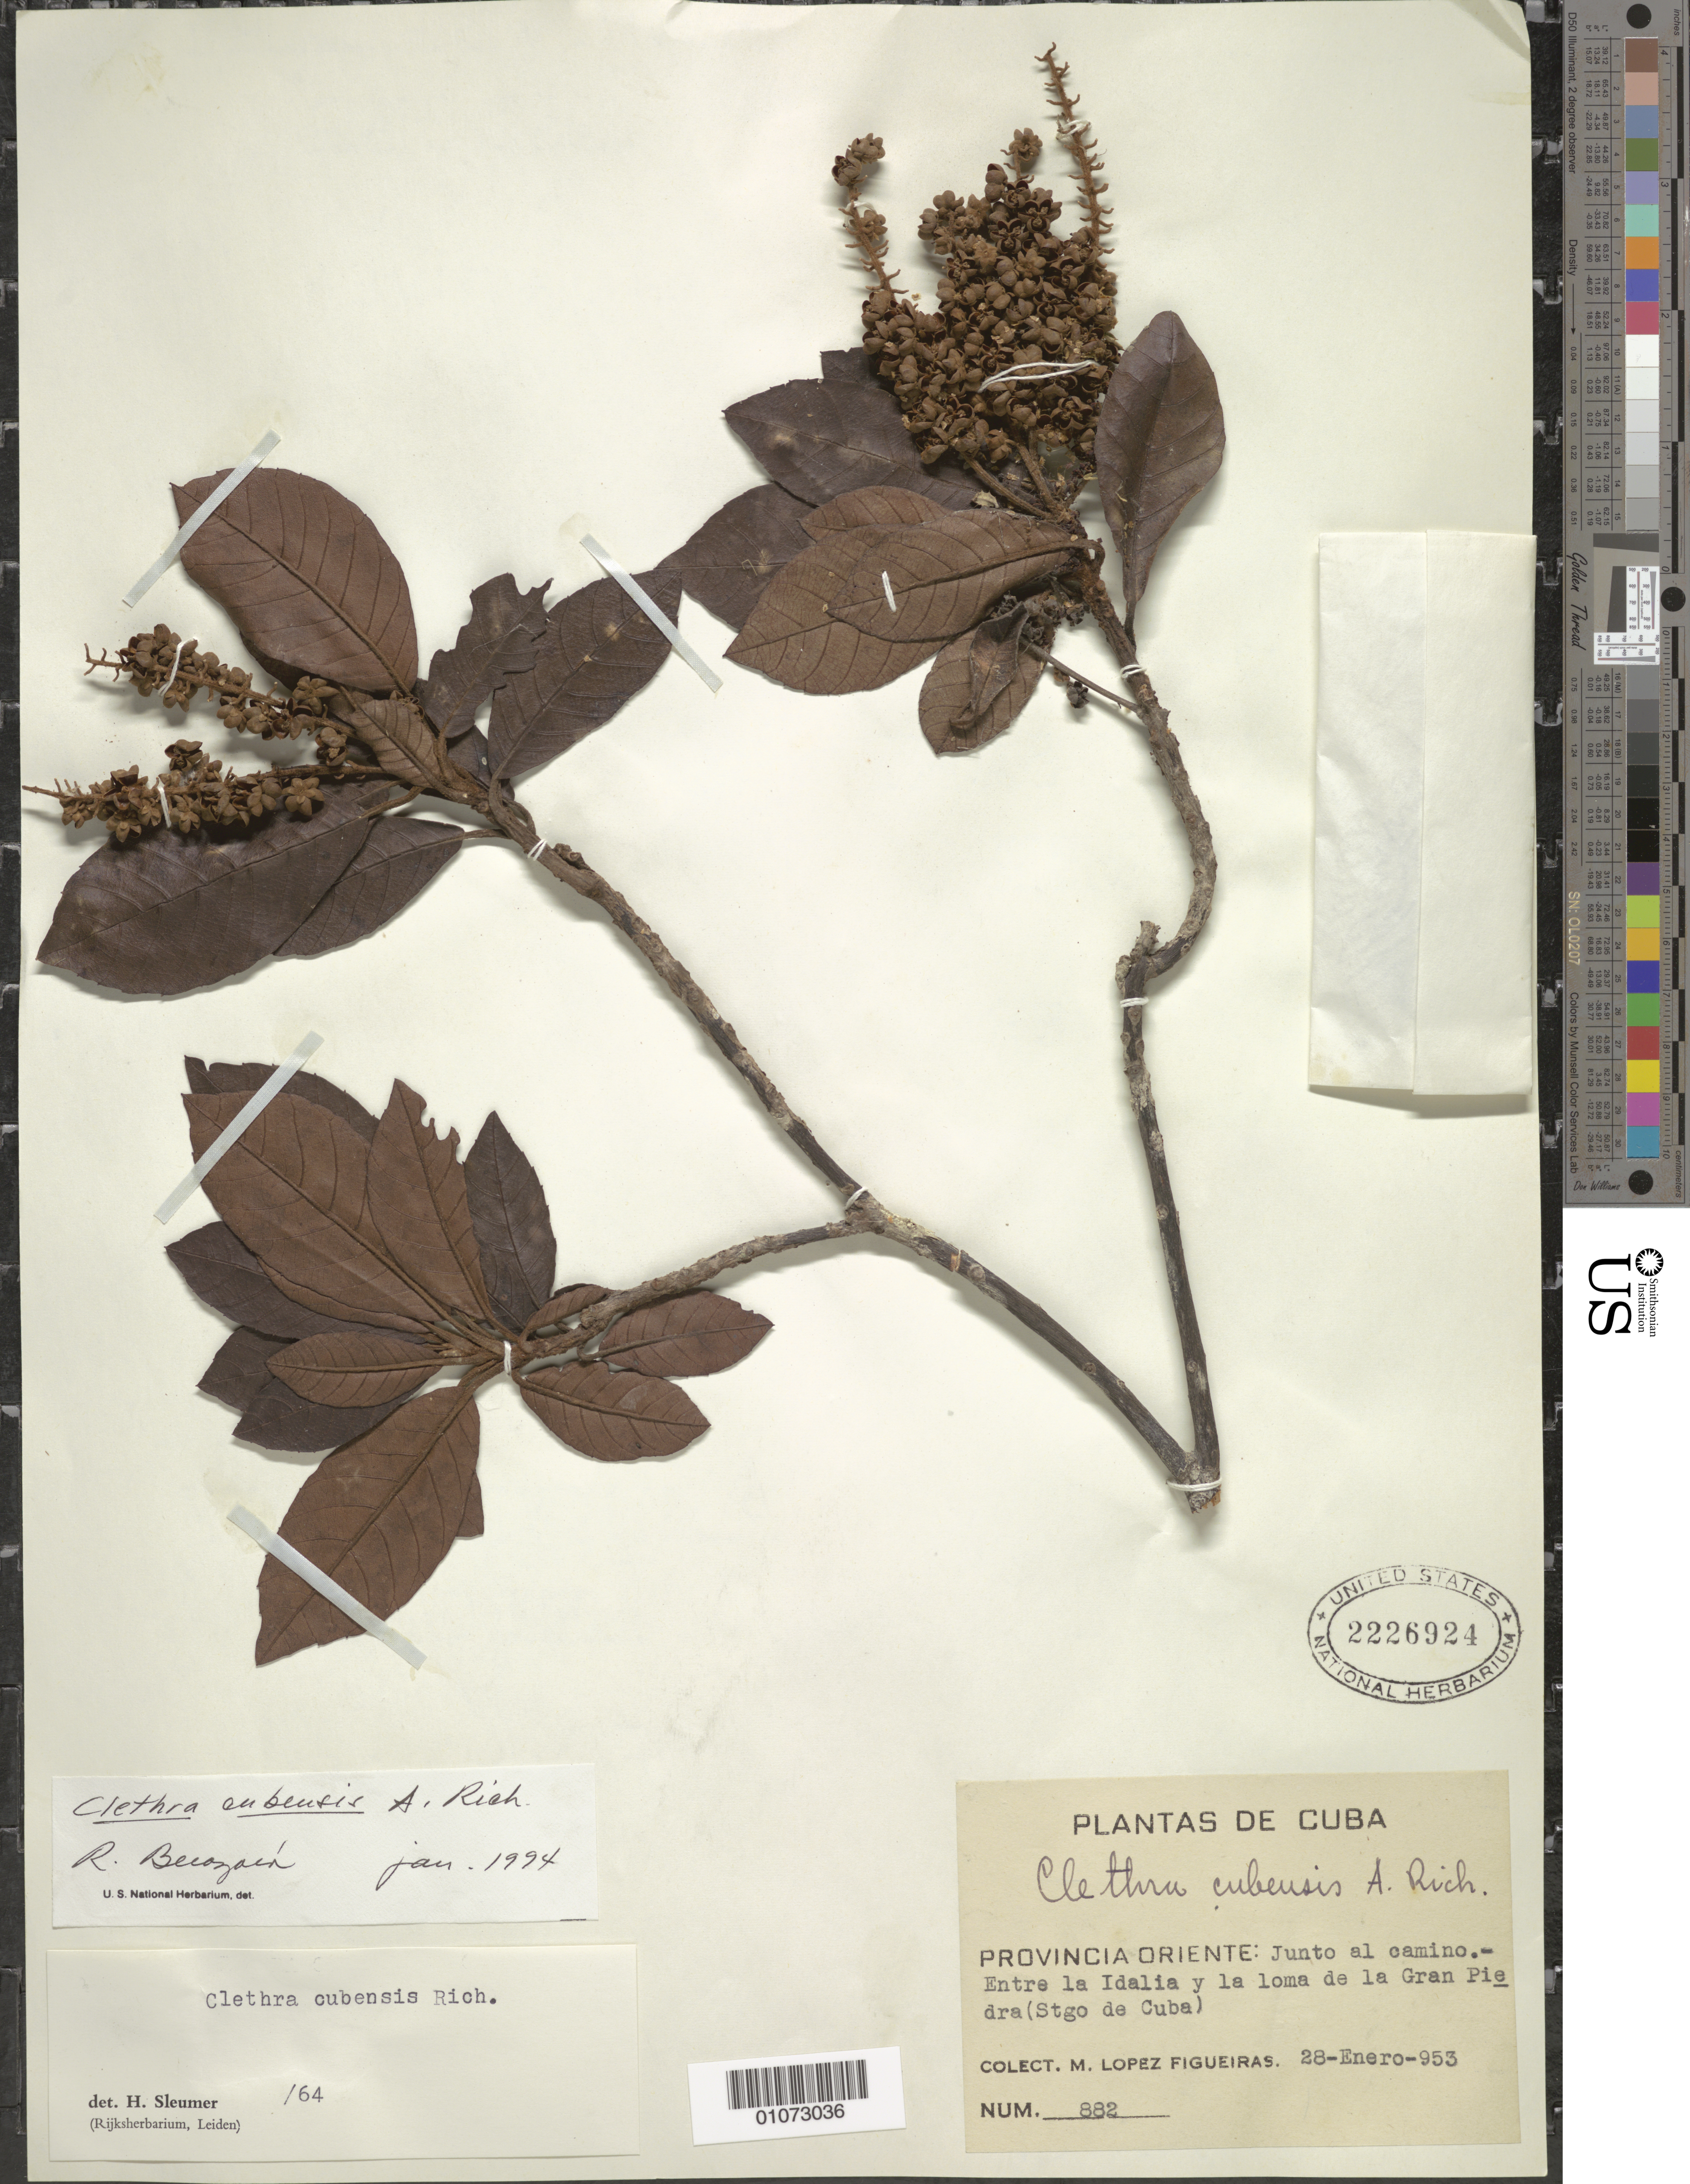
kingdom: Plantae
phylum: Tracheophyta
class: Magnoliopsida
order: Ericales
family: Clethraceae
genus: Clethra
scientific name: Clethra cubensis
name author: A. Rich.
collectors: M. López Figueiras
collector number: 882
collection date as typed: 28 Jan 1953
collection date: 1953-01-28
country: Cuba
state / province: Santiago de Cuba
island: Cuba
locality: Next to the road Between la Idalia and la Gran Piedra (Santiago de Cuba)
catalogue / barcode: US 2226924